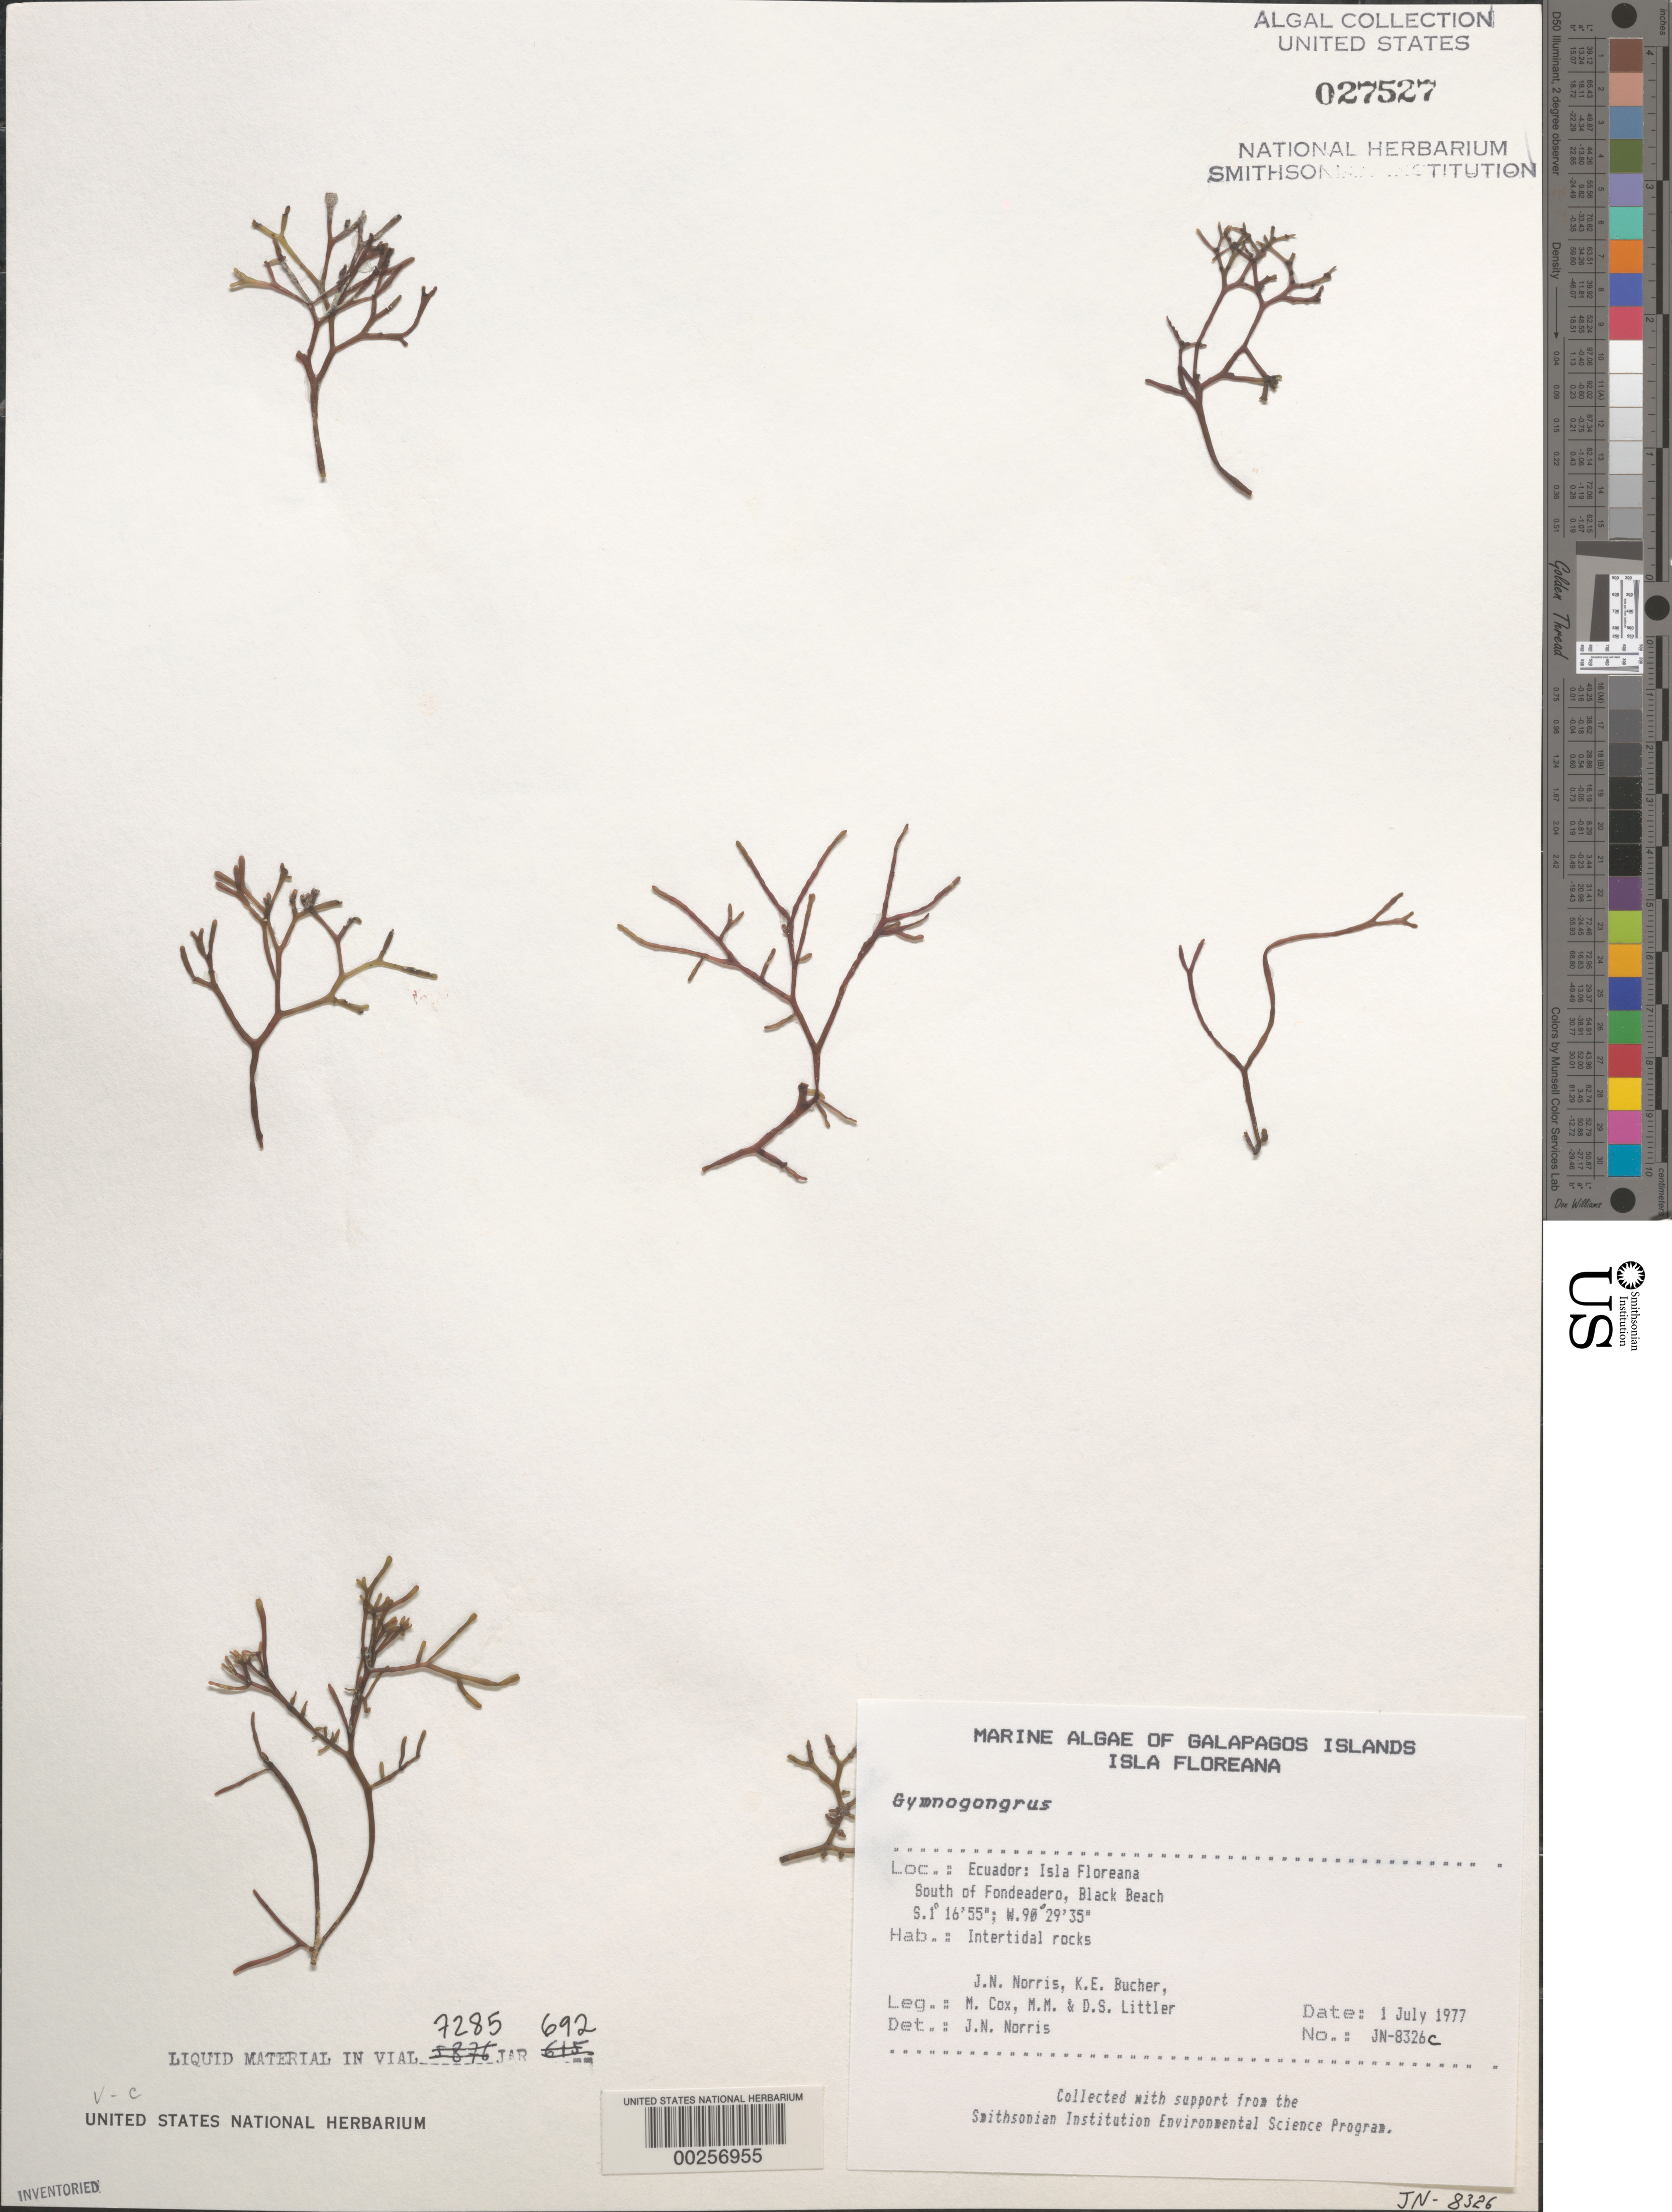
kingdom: Plantae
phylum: Rhodophyta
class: Florideophyceae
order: Gigartinales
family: Phyllophoraceae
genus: Gymnogongrus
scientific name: Gymnogongrus sp.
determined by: Norris, James N.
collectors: J. N. Norris, K. E. Bucher, M. Cox, M. M. Littler & D. S. Littler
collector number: JN-8326c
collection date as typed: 01 Jul 1977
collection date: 1977-07-01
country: Ecuador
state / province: Colón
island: Floreana [Charles, Santa Maria]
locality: Black Beach south of Fondeadero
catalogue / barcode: US 27527